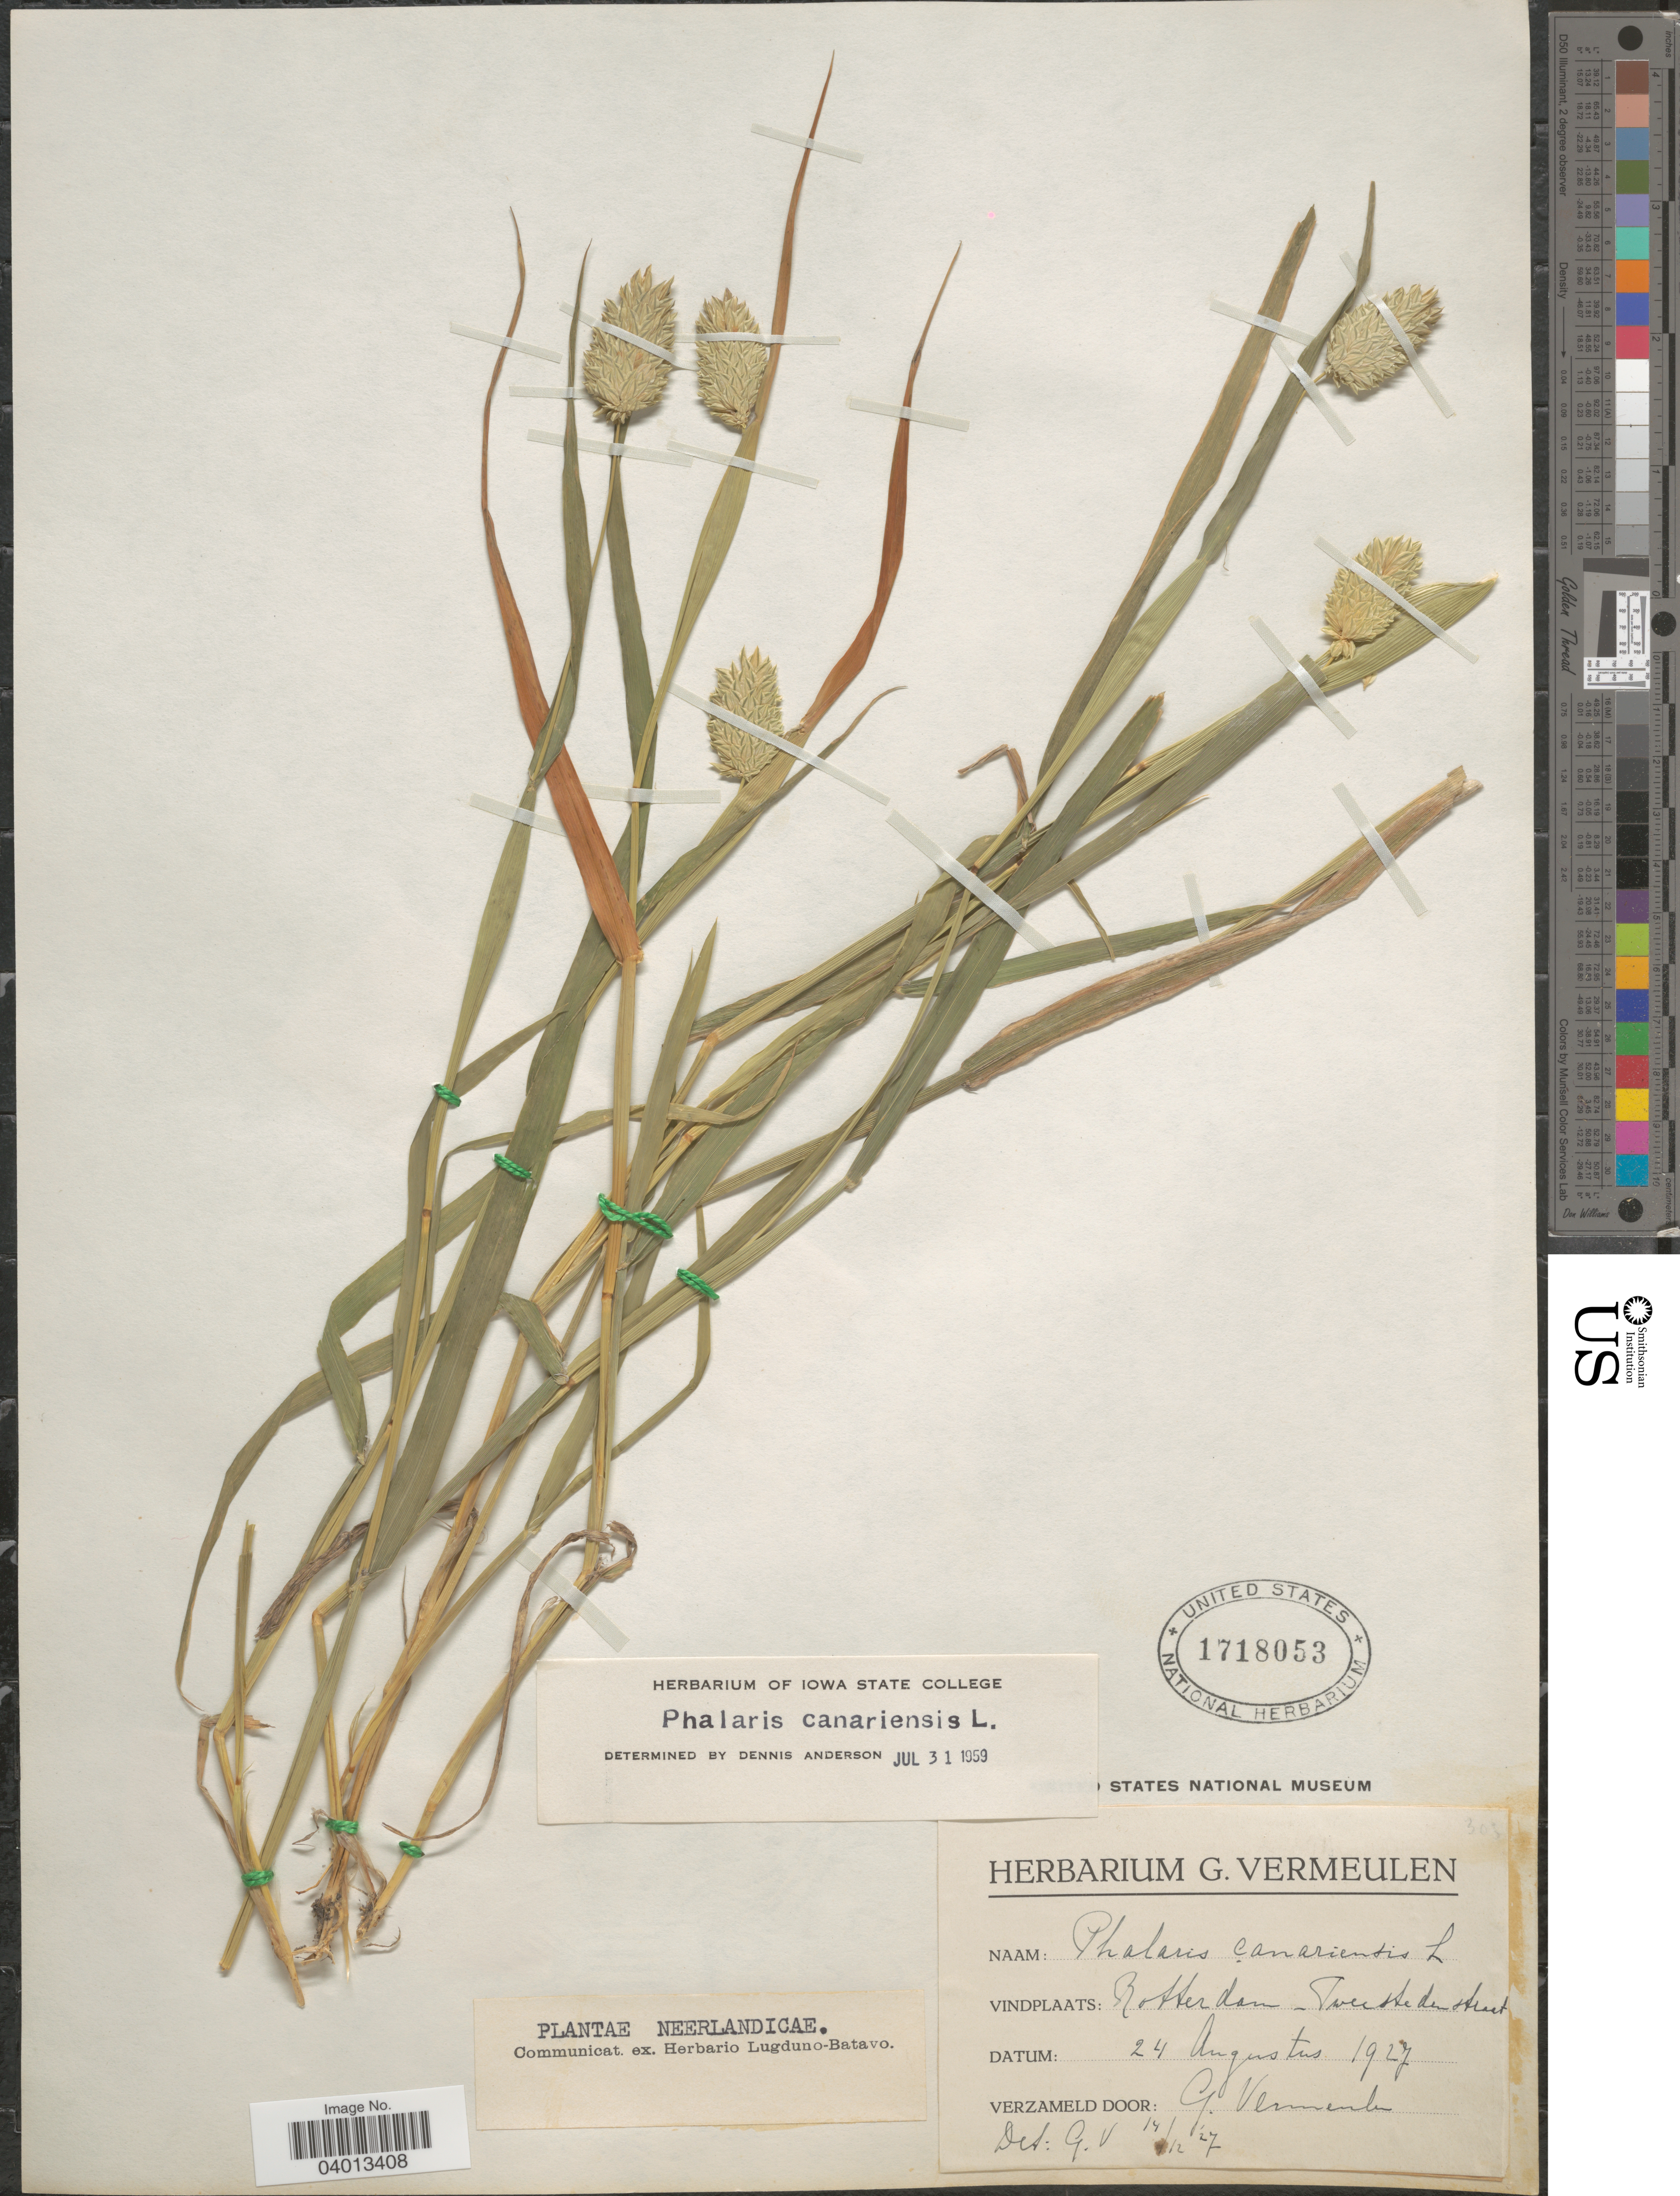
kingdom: Plantae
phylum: Tracheophyta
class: Liliopsida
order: Poales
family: Poaceae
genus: Phalaris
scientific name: Phalaris canariensis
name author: L.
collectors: G. Vermenlen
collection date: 1927-08-24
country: Netherlands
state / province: Zuid Holland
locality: Neerlandicae. Rotterdam - Tweestedenstraat.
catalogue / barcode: US 1718053